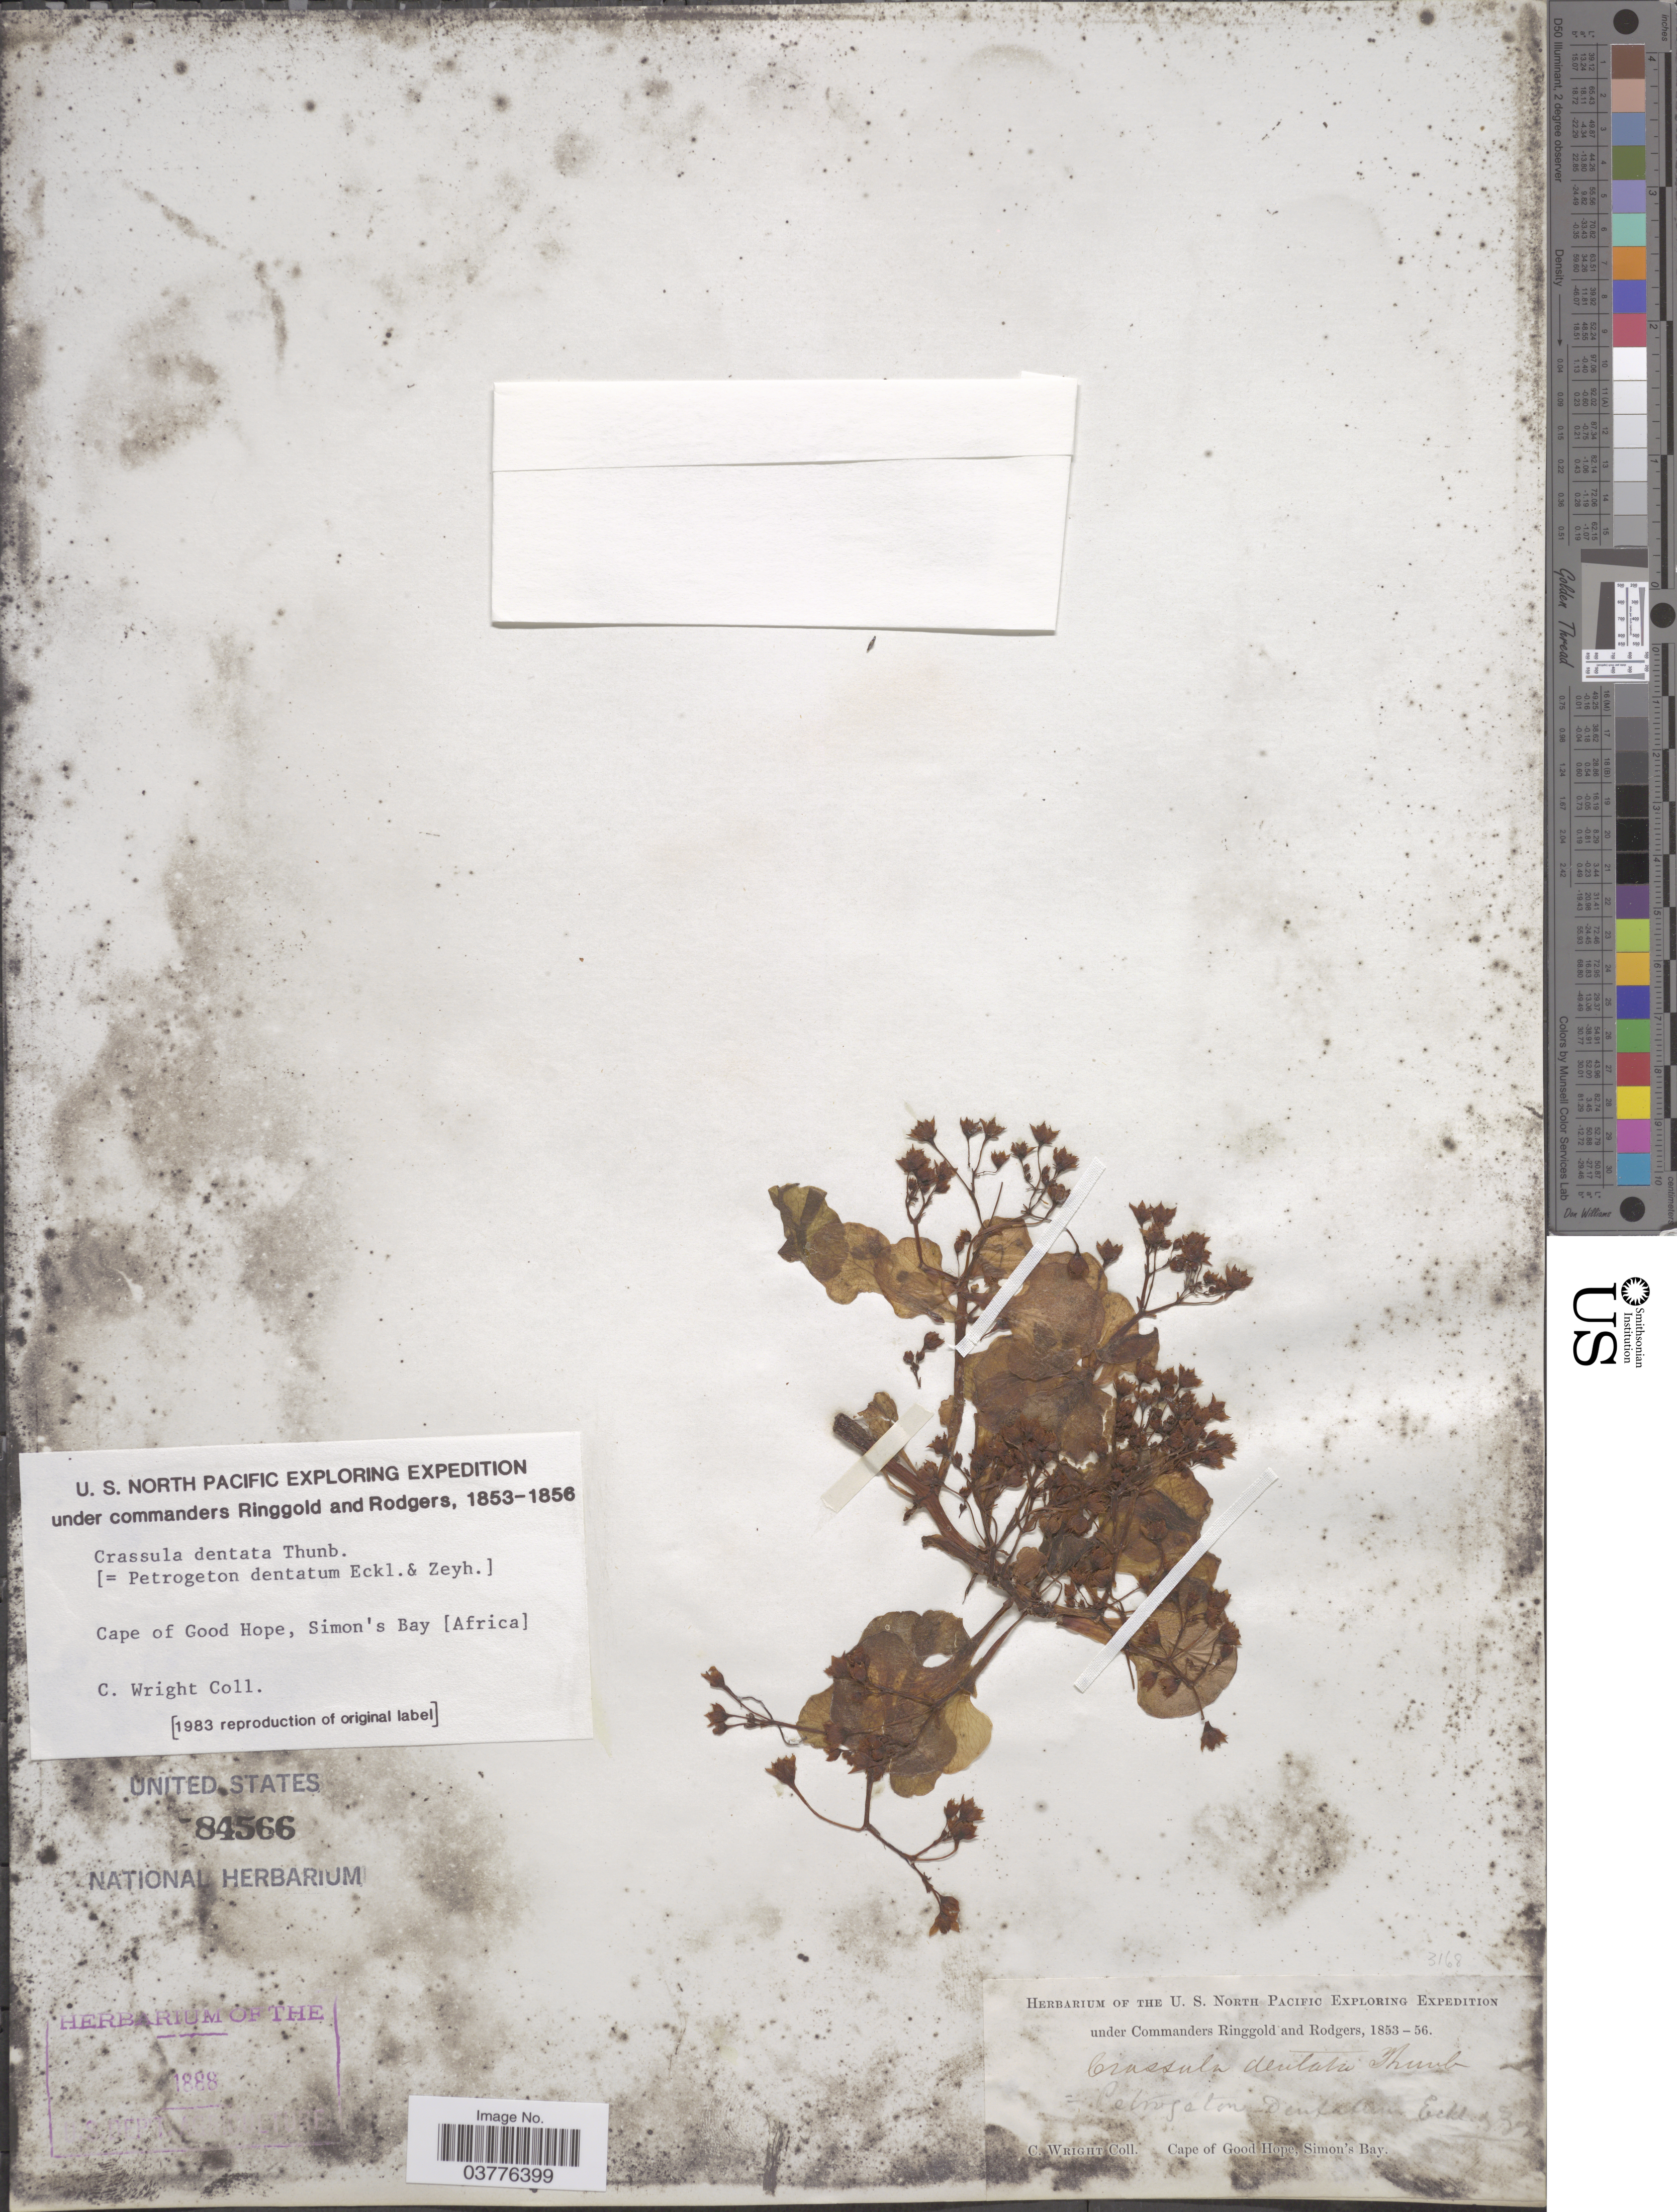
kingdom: Plantae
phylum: Tracheophyta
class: Magnoliopsida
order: Saxifragales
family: Crassulaceae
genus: Crassula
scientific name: Crassula dentata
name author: Thunb.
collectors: C. Wright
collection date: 1853/1856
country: South Africa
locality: Cape of Good Hope, Simon's Bay.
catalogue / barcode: US 84566